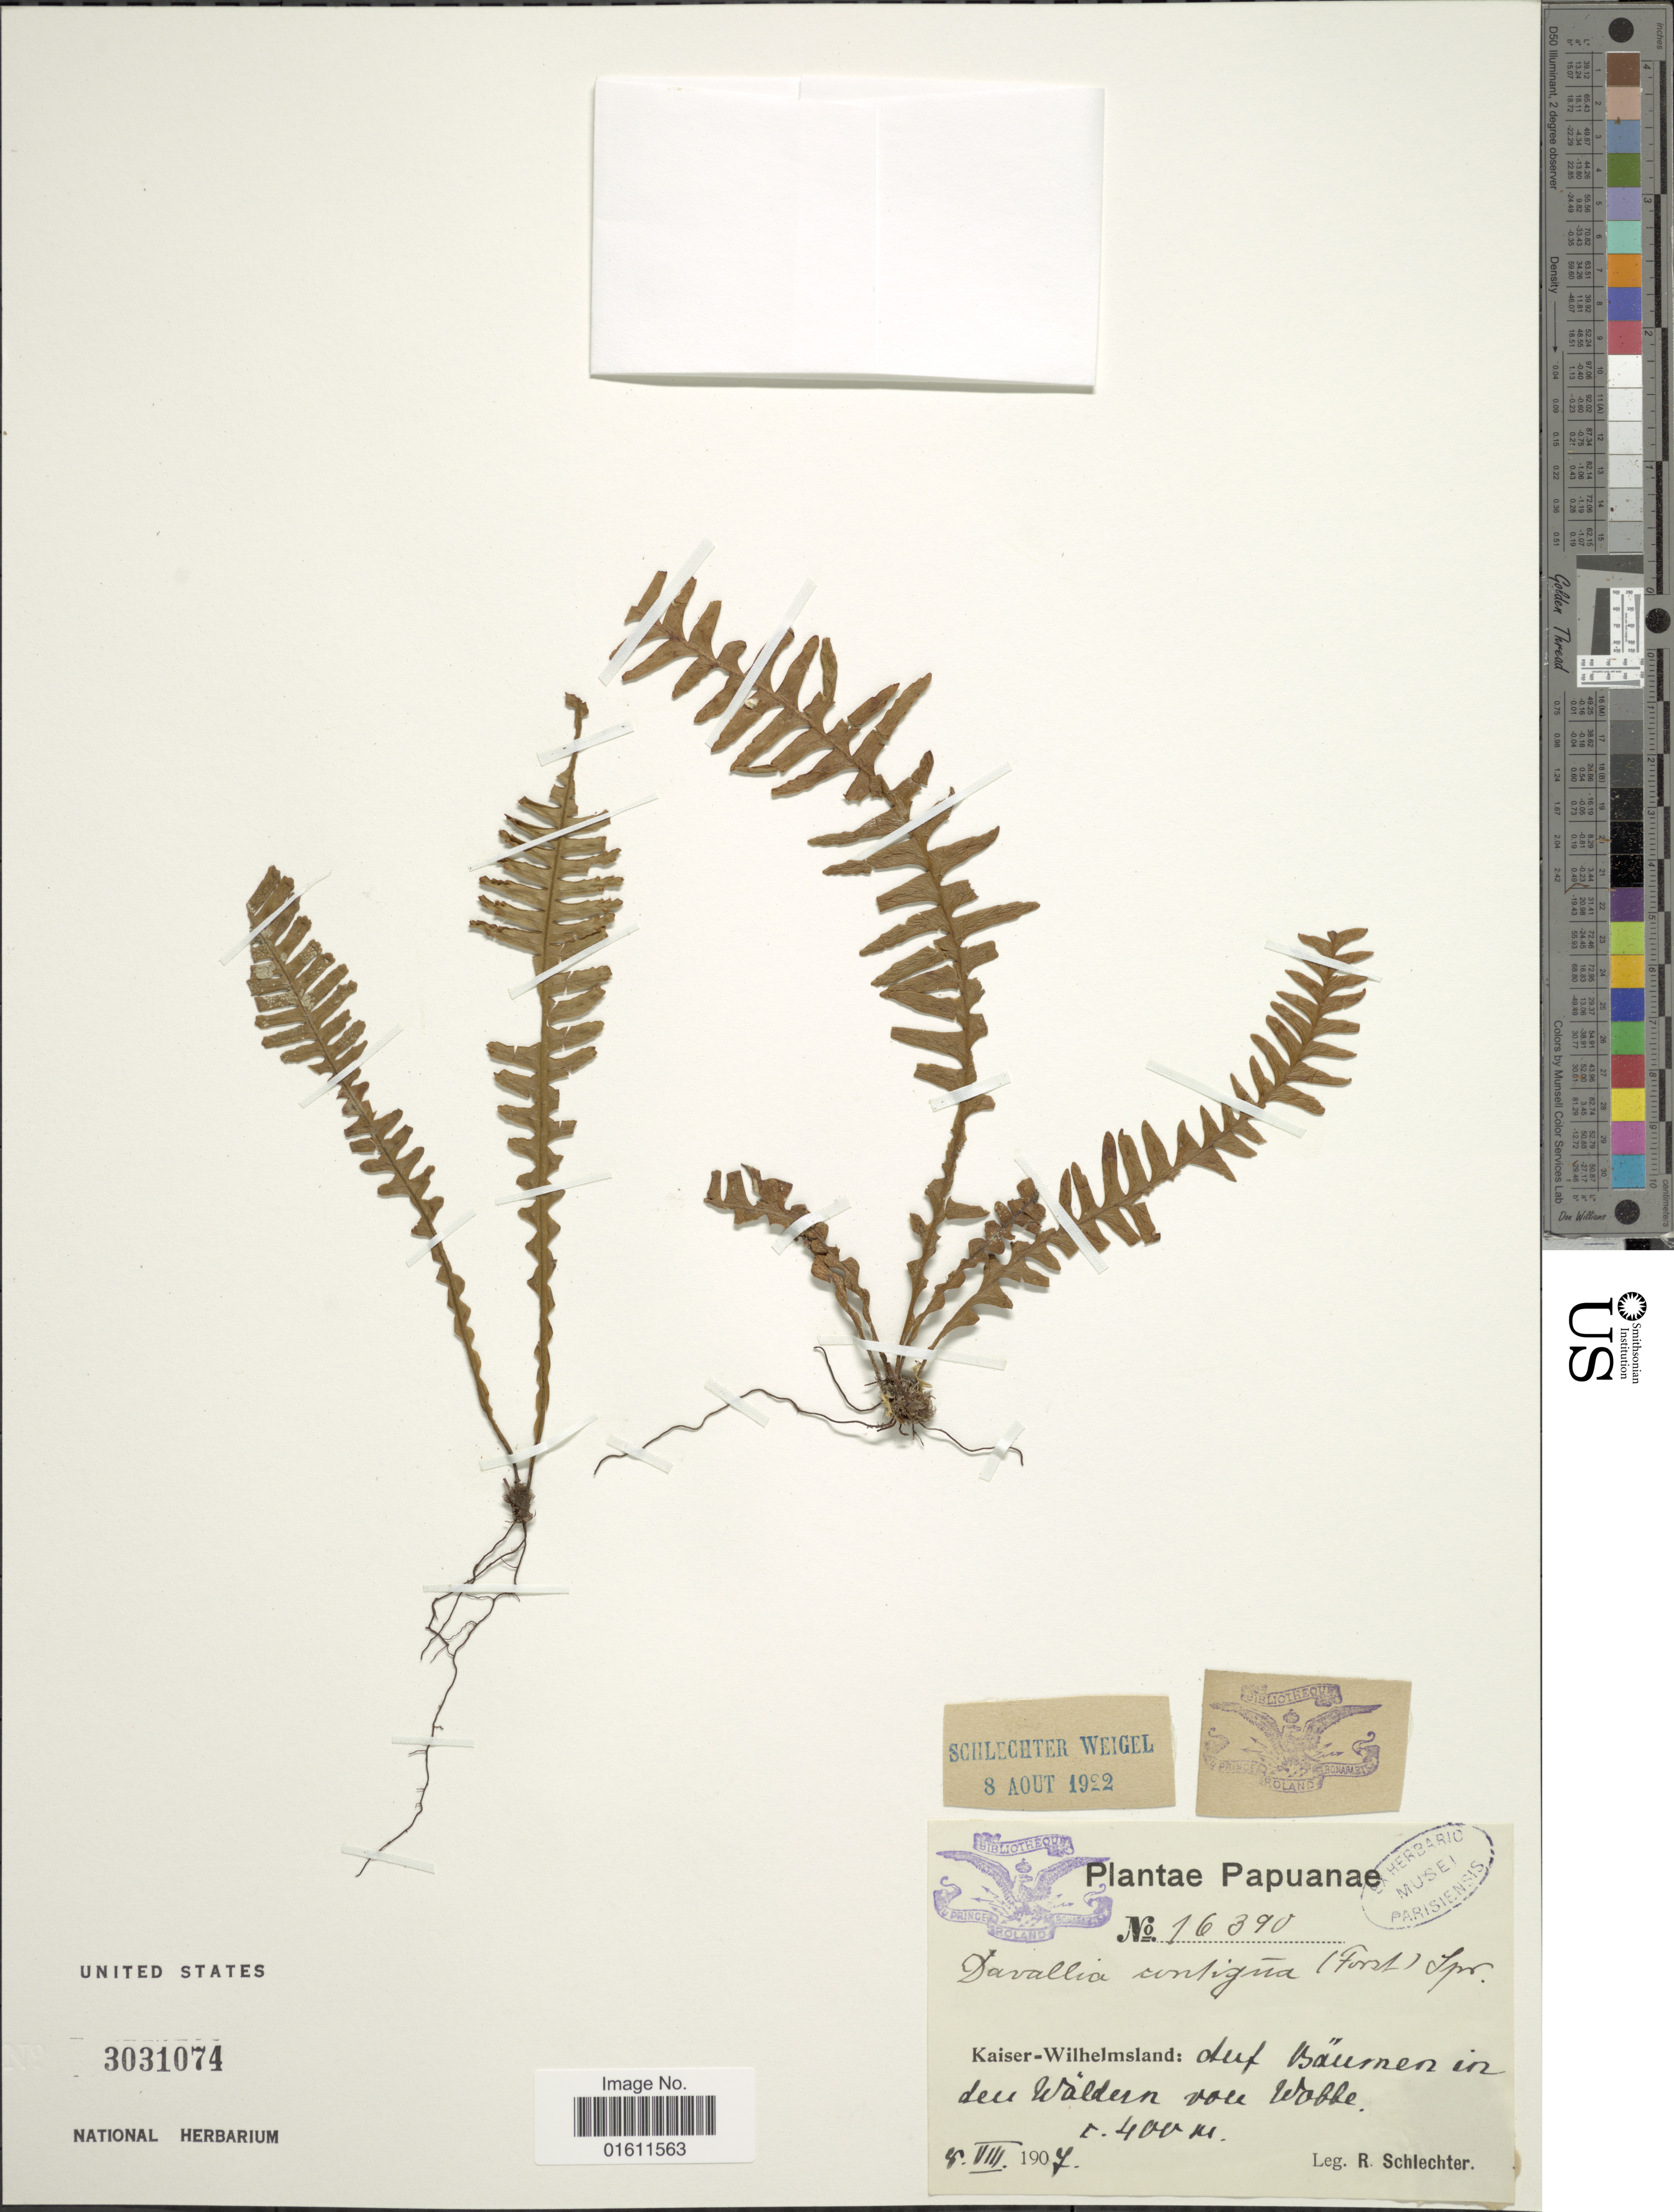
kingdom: Plantae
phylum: Tracheophyta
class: Polypodiopsida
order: Polypodiales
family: Polypodiaceae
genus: Prosaptia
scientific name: Prosaptia contigua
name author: (G. Forst.) Presl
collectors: F. R. R. Schlechter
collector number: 16390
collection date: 1907-08-08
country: Papua New Guinea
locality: Kaiser-Wilhelmsland: Auf Bäumen in den Wälder von Wobbe.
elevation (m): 400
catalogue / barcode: US 3031074